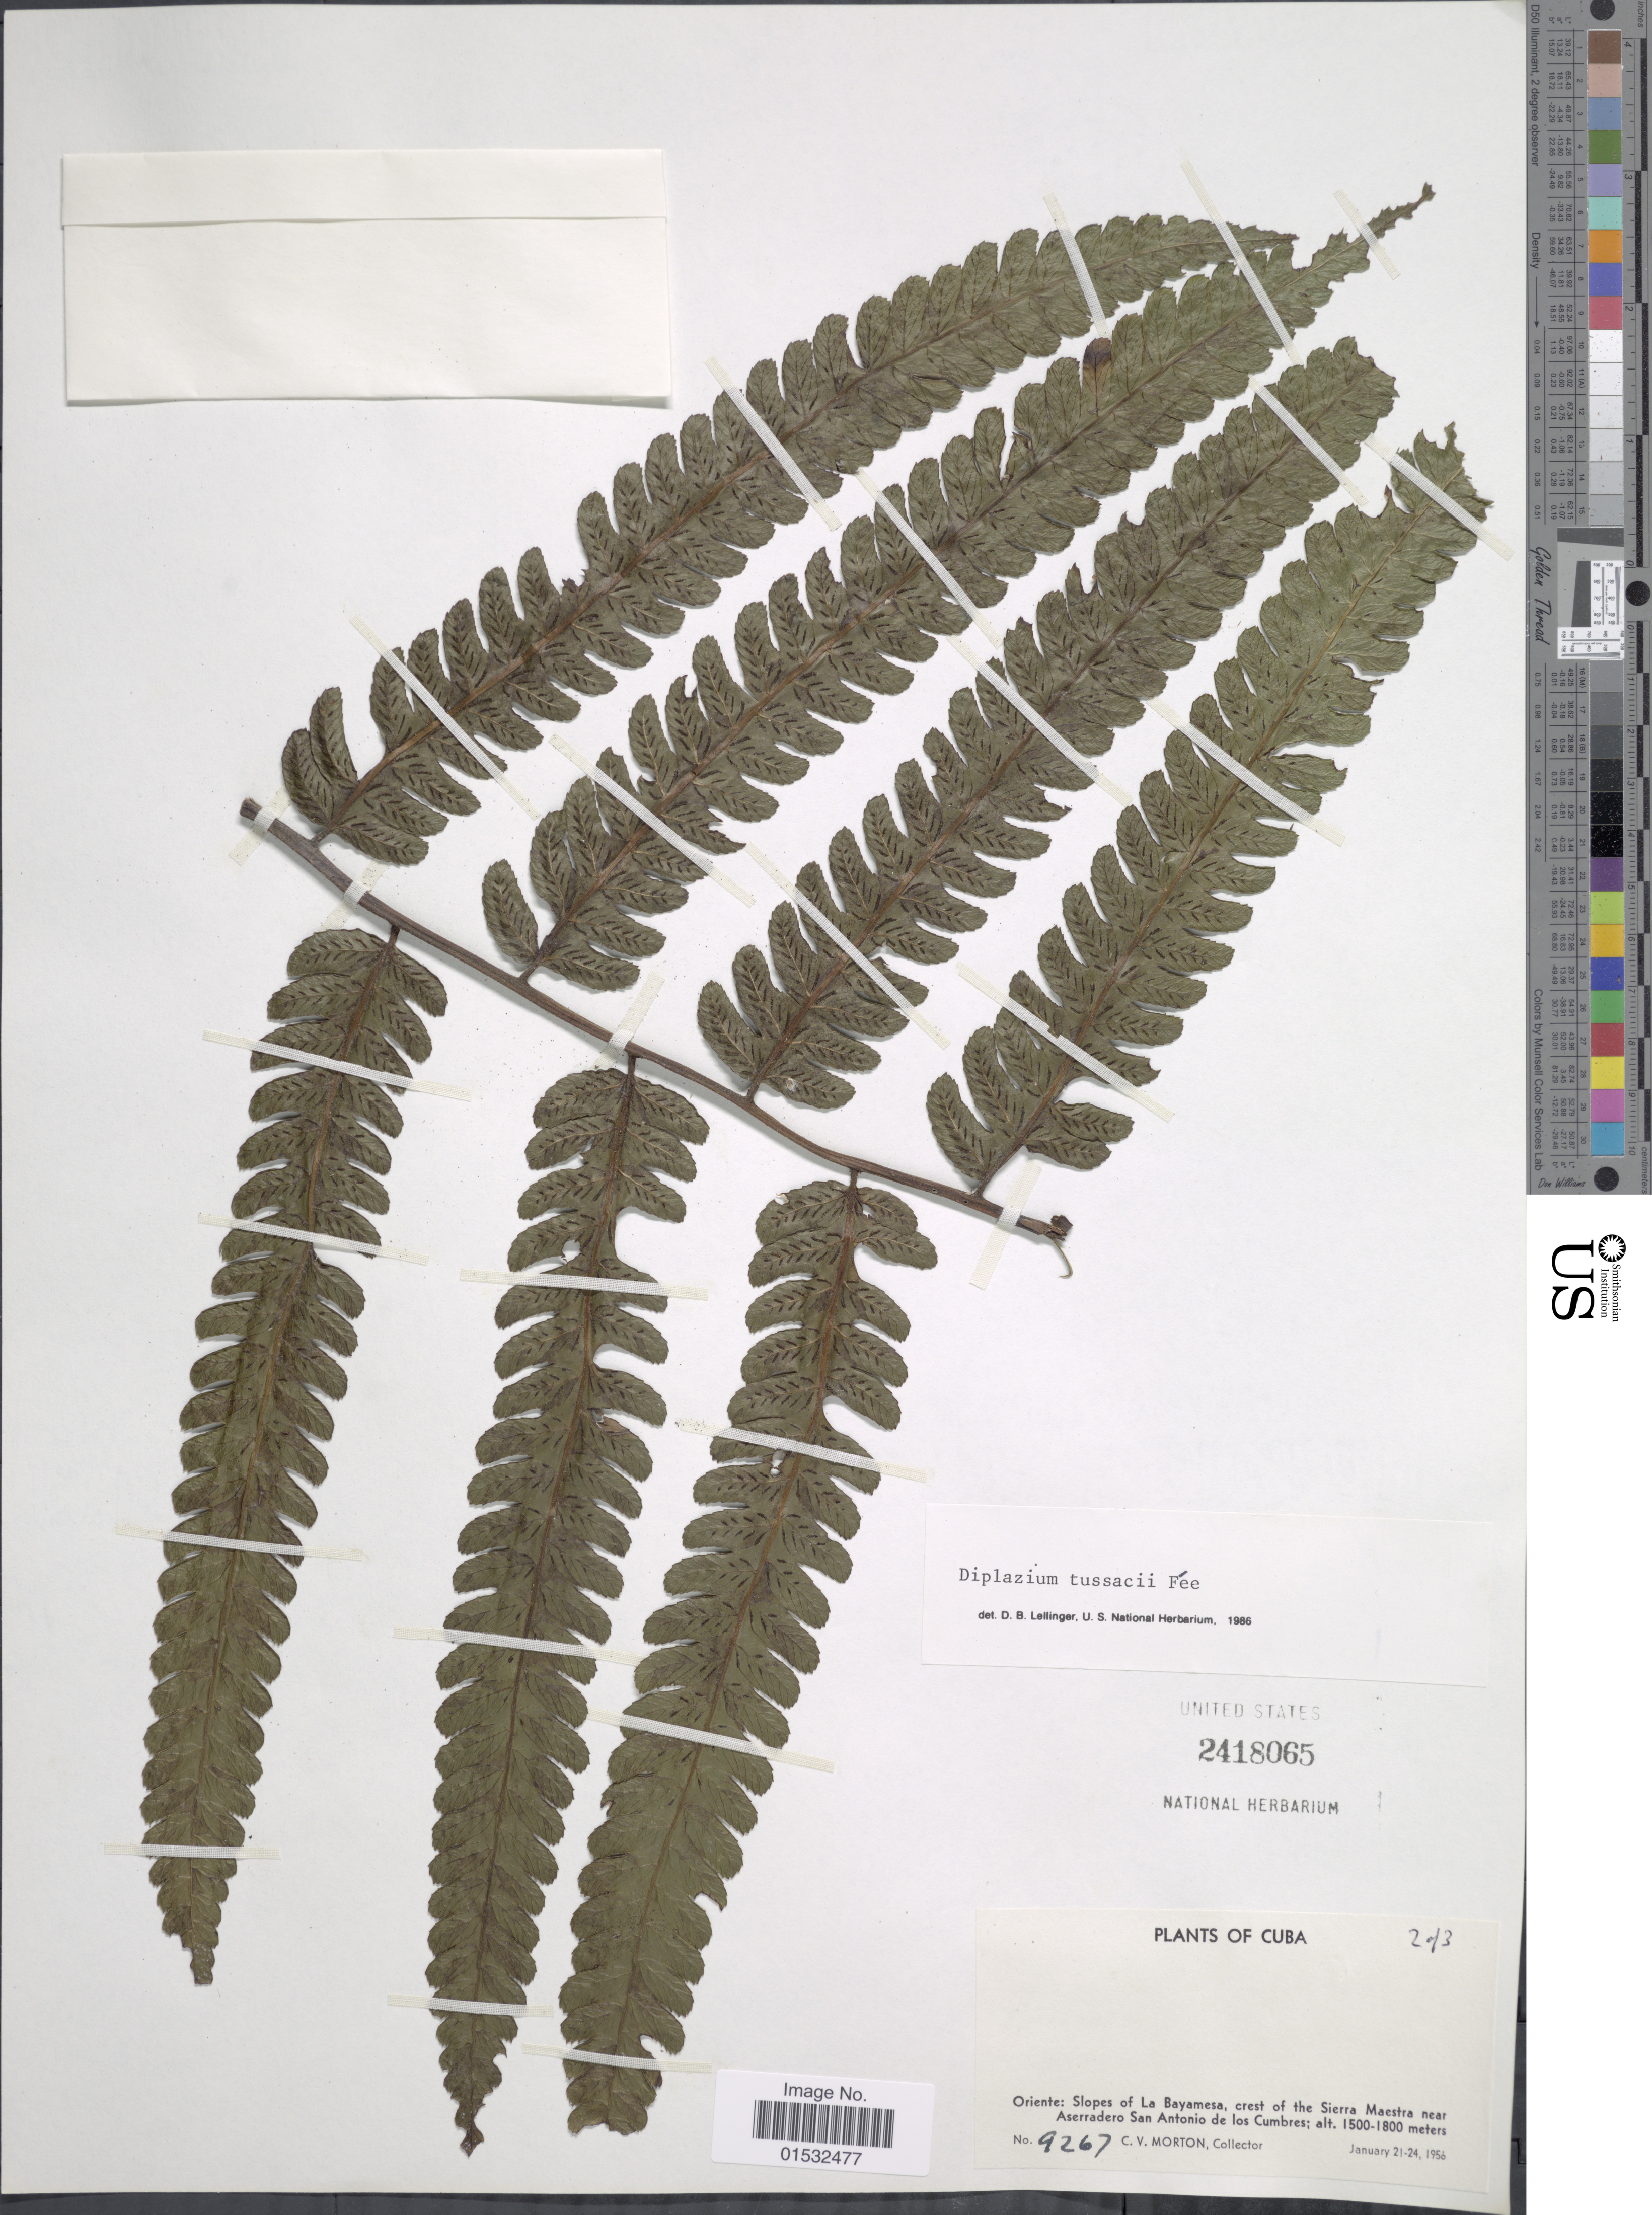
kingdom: Plantae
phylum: Tracheophyta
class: Polypodiopsida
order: Polypodiales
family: Athyriaceae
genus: Diplazium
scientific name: Diplazium tussacii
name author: Fée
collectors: C. V. Morton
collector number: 9267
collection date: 1956-01-21/1956-01-24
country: Cuba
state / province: Oriente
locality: Slopes of La Bayamesa, crest of the Sierra Maestra near Aserrado San Antonio de los Cumbres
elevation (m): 1500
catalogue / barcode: US 2418065